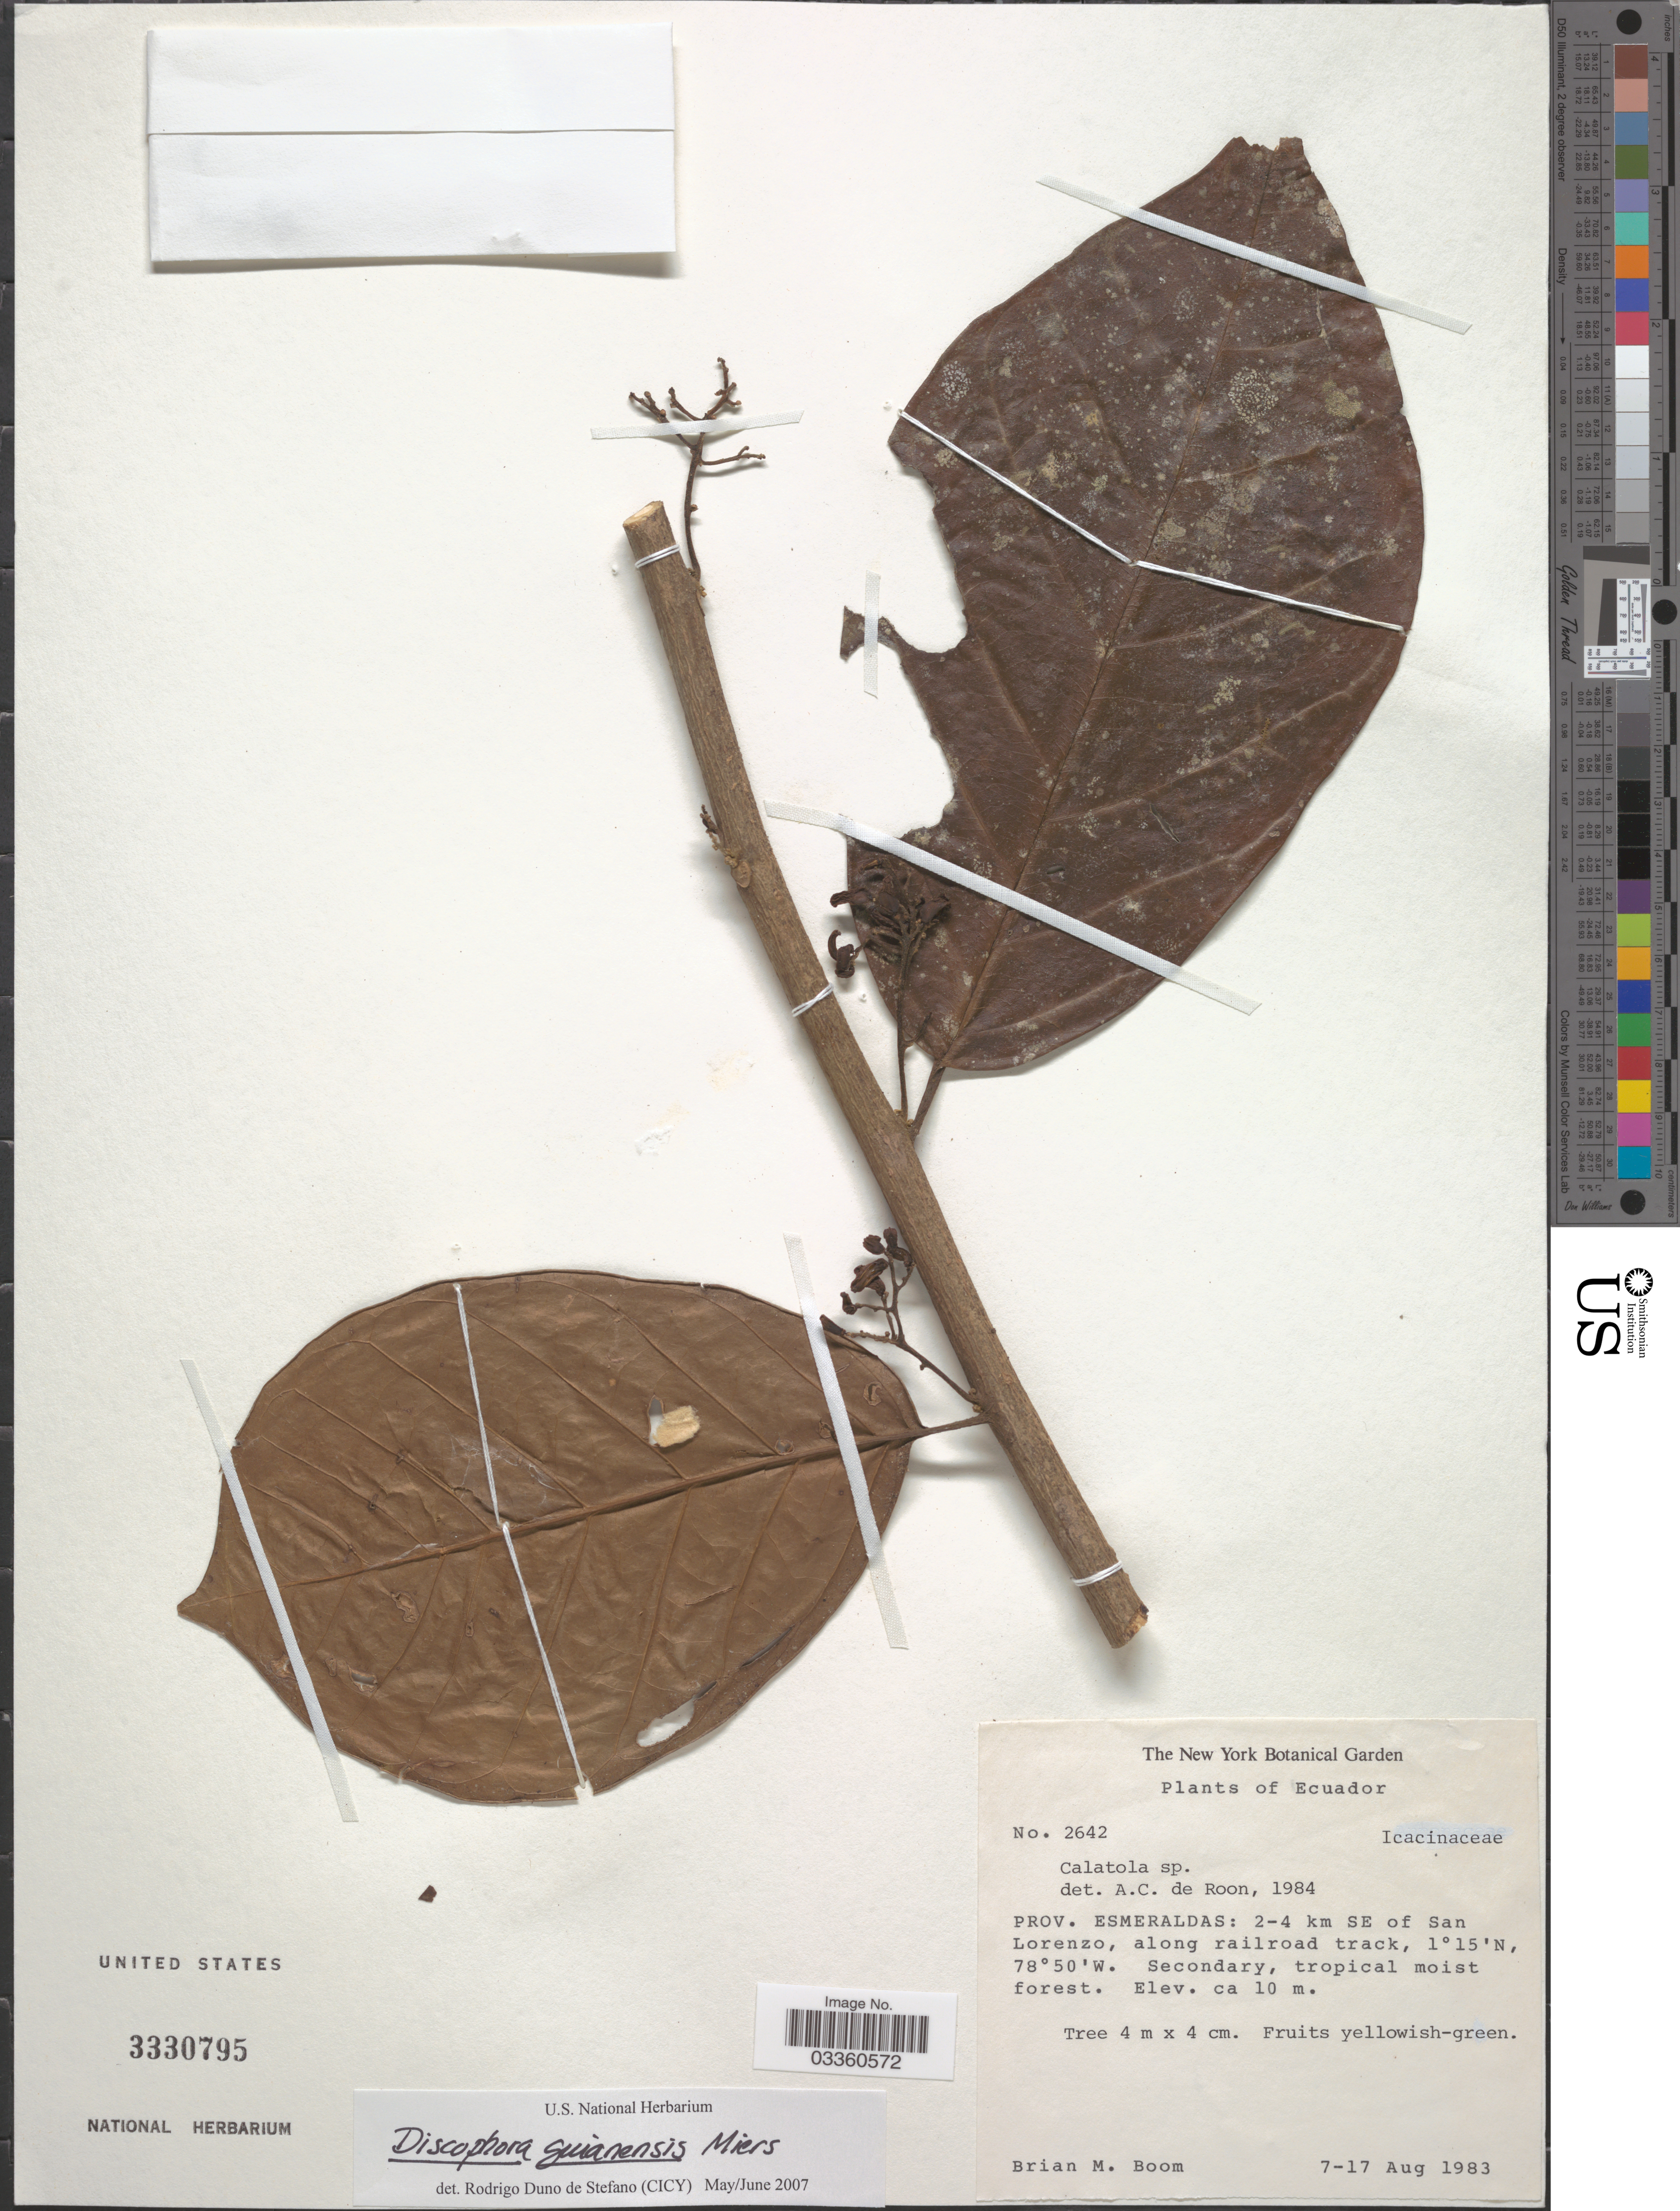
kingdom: Plantae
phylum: Tracheophyta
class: Magnoliopsida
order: Cardiopteridales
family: Stemonuraceae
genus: Discophora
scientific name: Discophora guianensis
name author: Miers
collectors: B. M. Boom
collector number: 2642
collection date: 1983-08-07/1983-08-17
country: Ecuador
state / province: Esmeraldas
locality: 2-4 km SE of San Lorenzo, along railroad track.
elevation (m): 10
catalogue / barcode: US 3330795